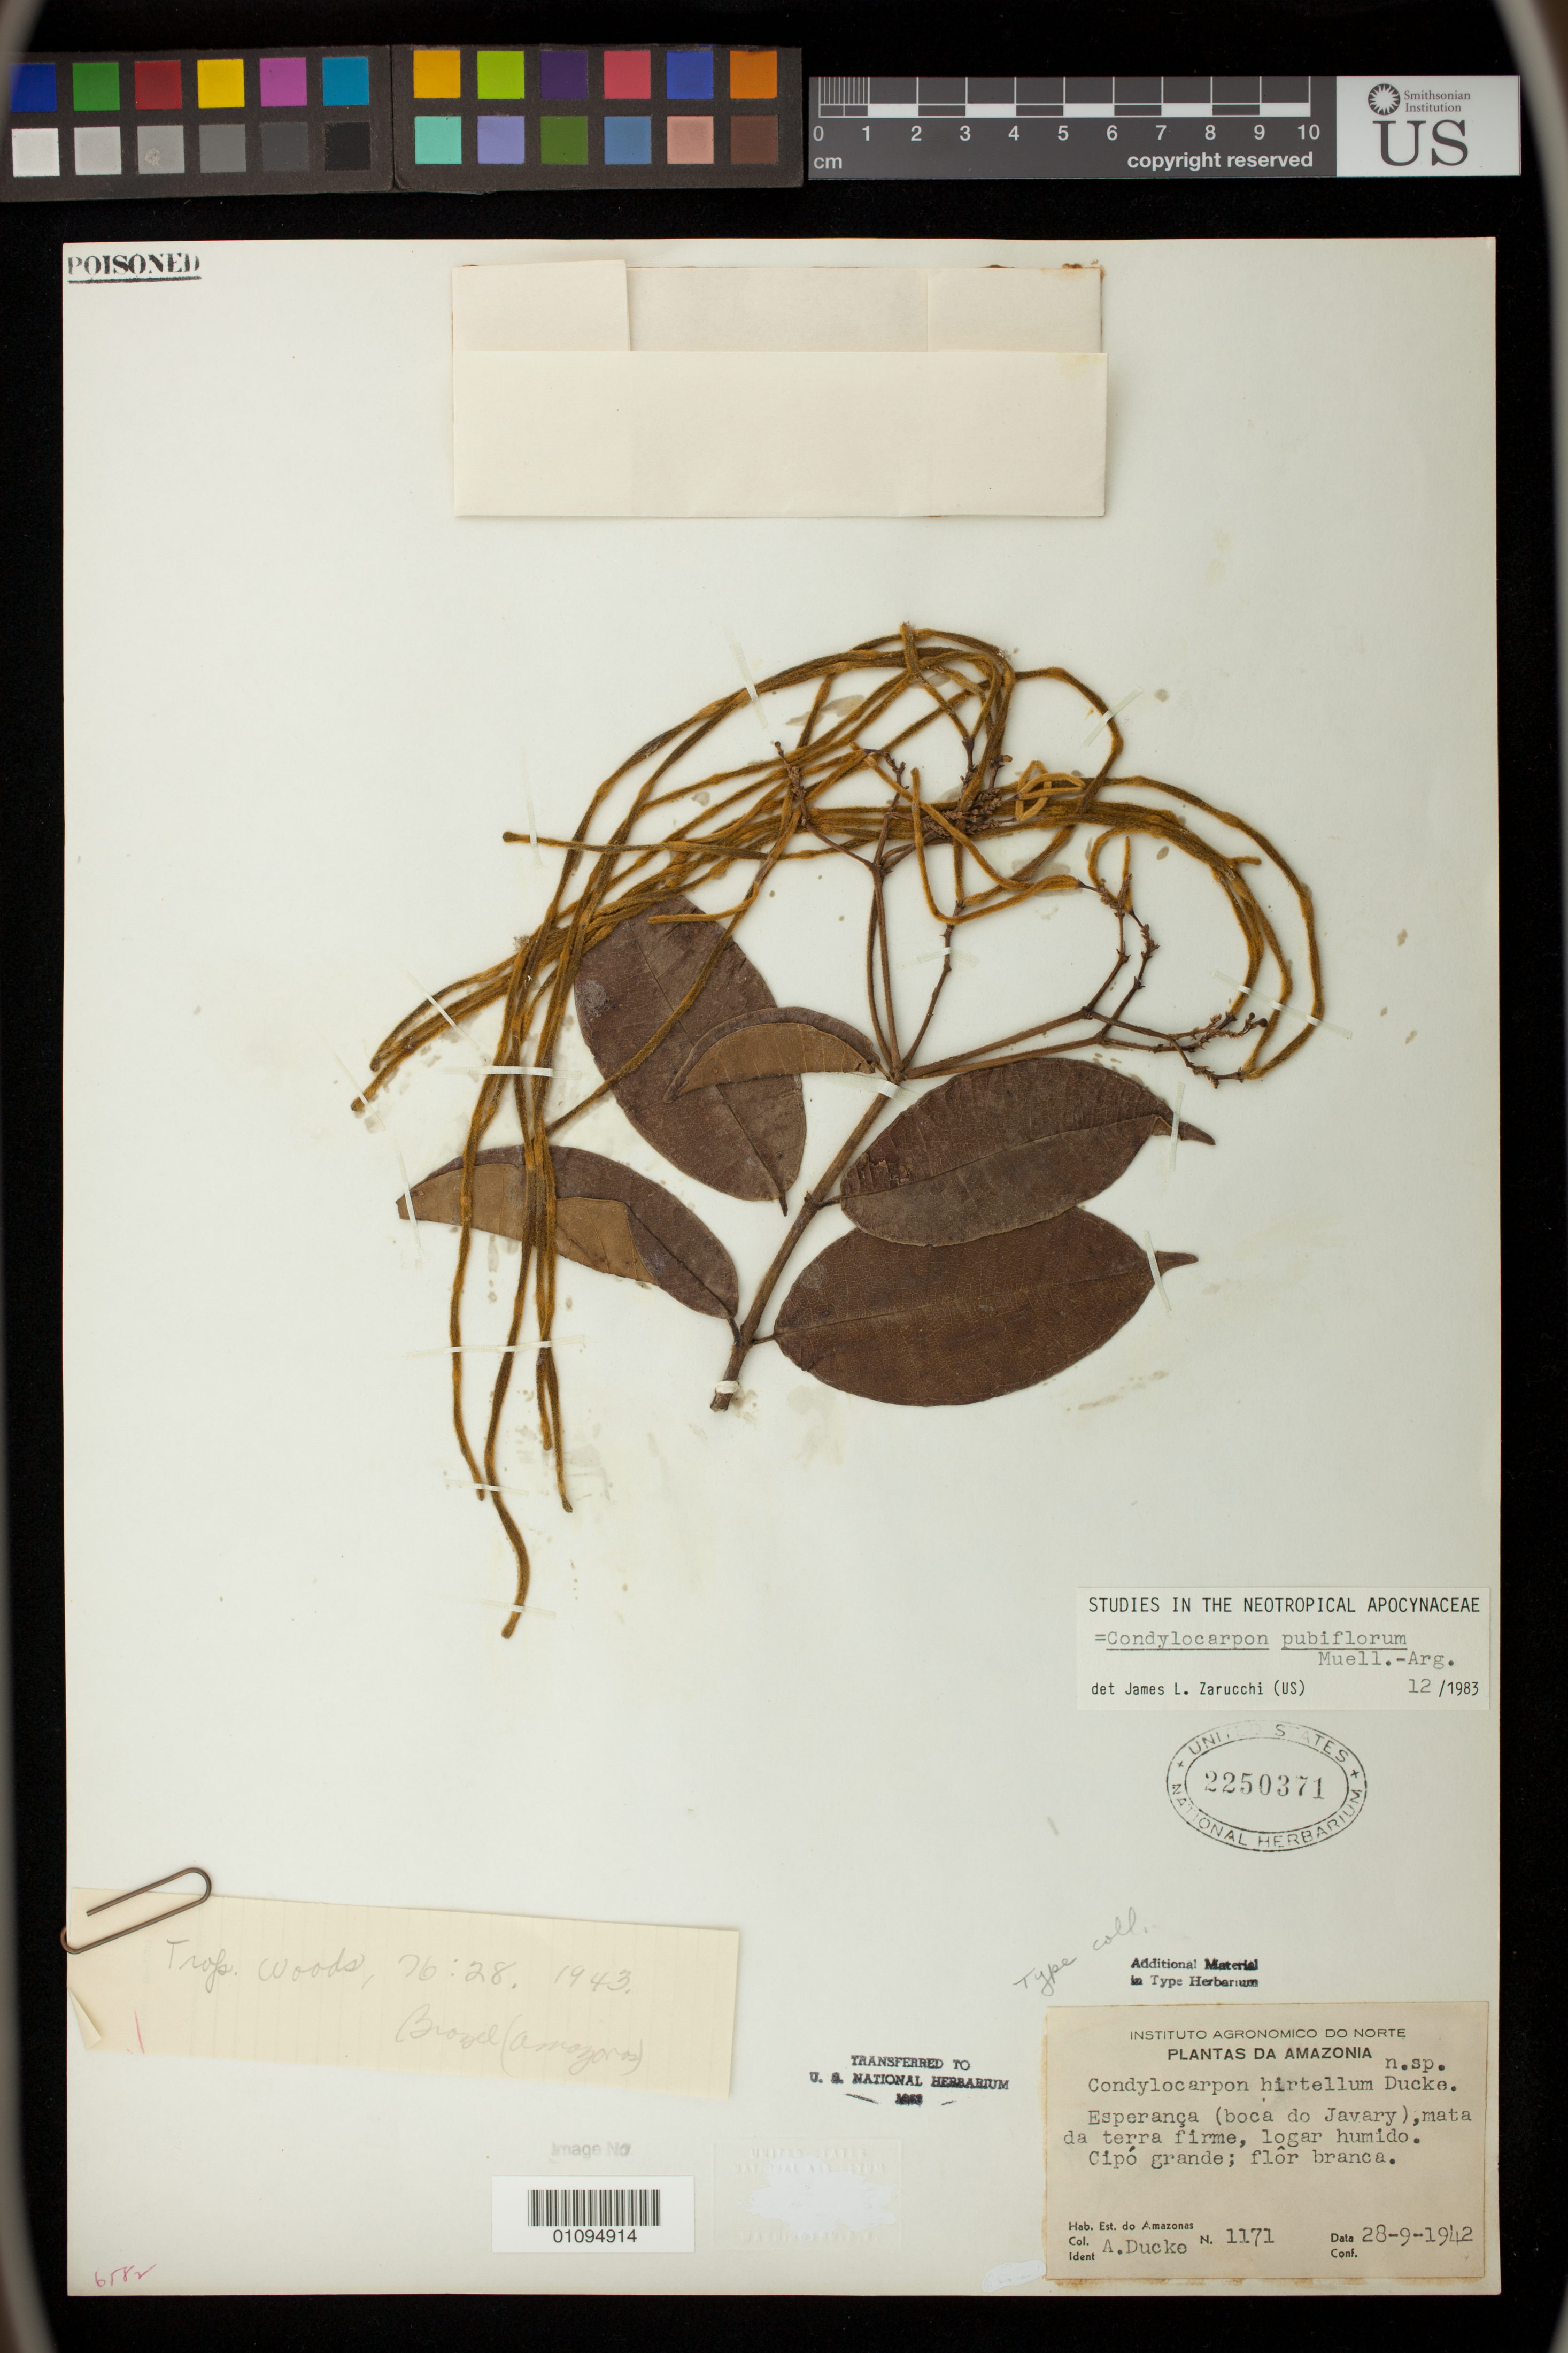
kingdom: Plantae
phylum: Tracheophyta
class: Magnoliopsida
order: Gentianales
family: Apocynaceae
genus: Condylocarpon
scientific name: Condylocarpon hirtellum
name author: Ducke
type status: Isotype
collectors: A. Ducke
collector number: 1171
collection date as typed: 28 Sep 1942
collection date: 1942-09-28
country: Brazil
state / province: Amazonas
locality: Esperanca, near mouth of Rio Javary.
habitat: Boca do Javary, mata de terra firme, logar humido.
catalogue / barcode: US 2250371